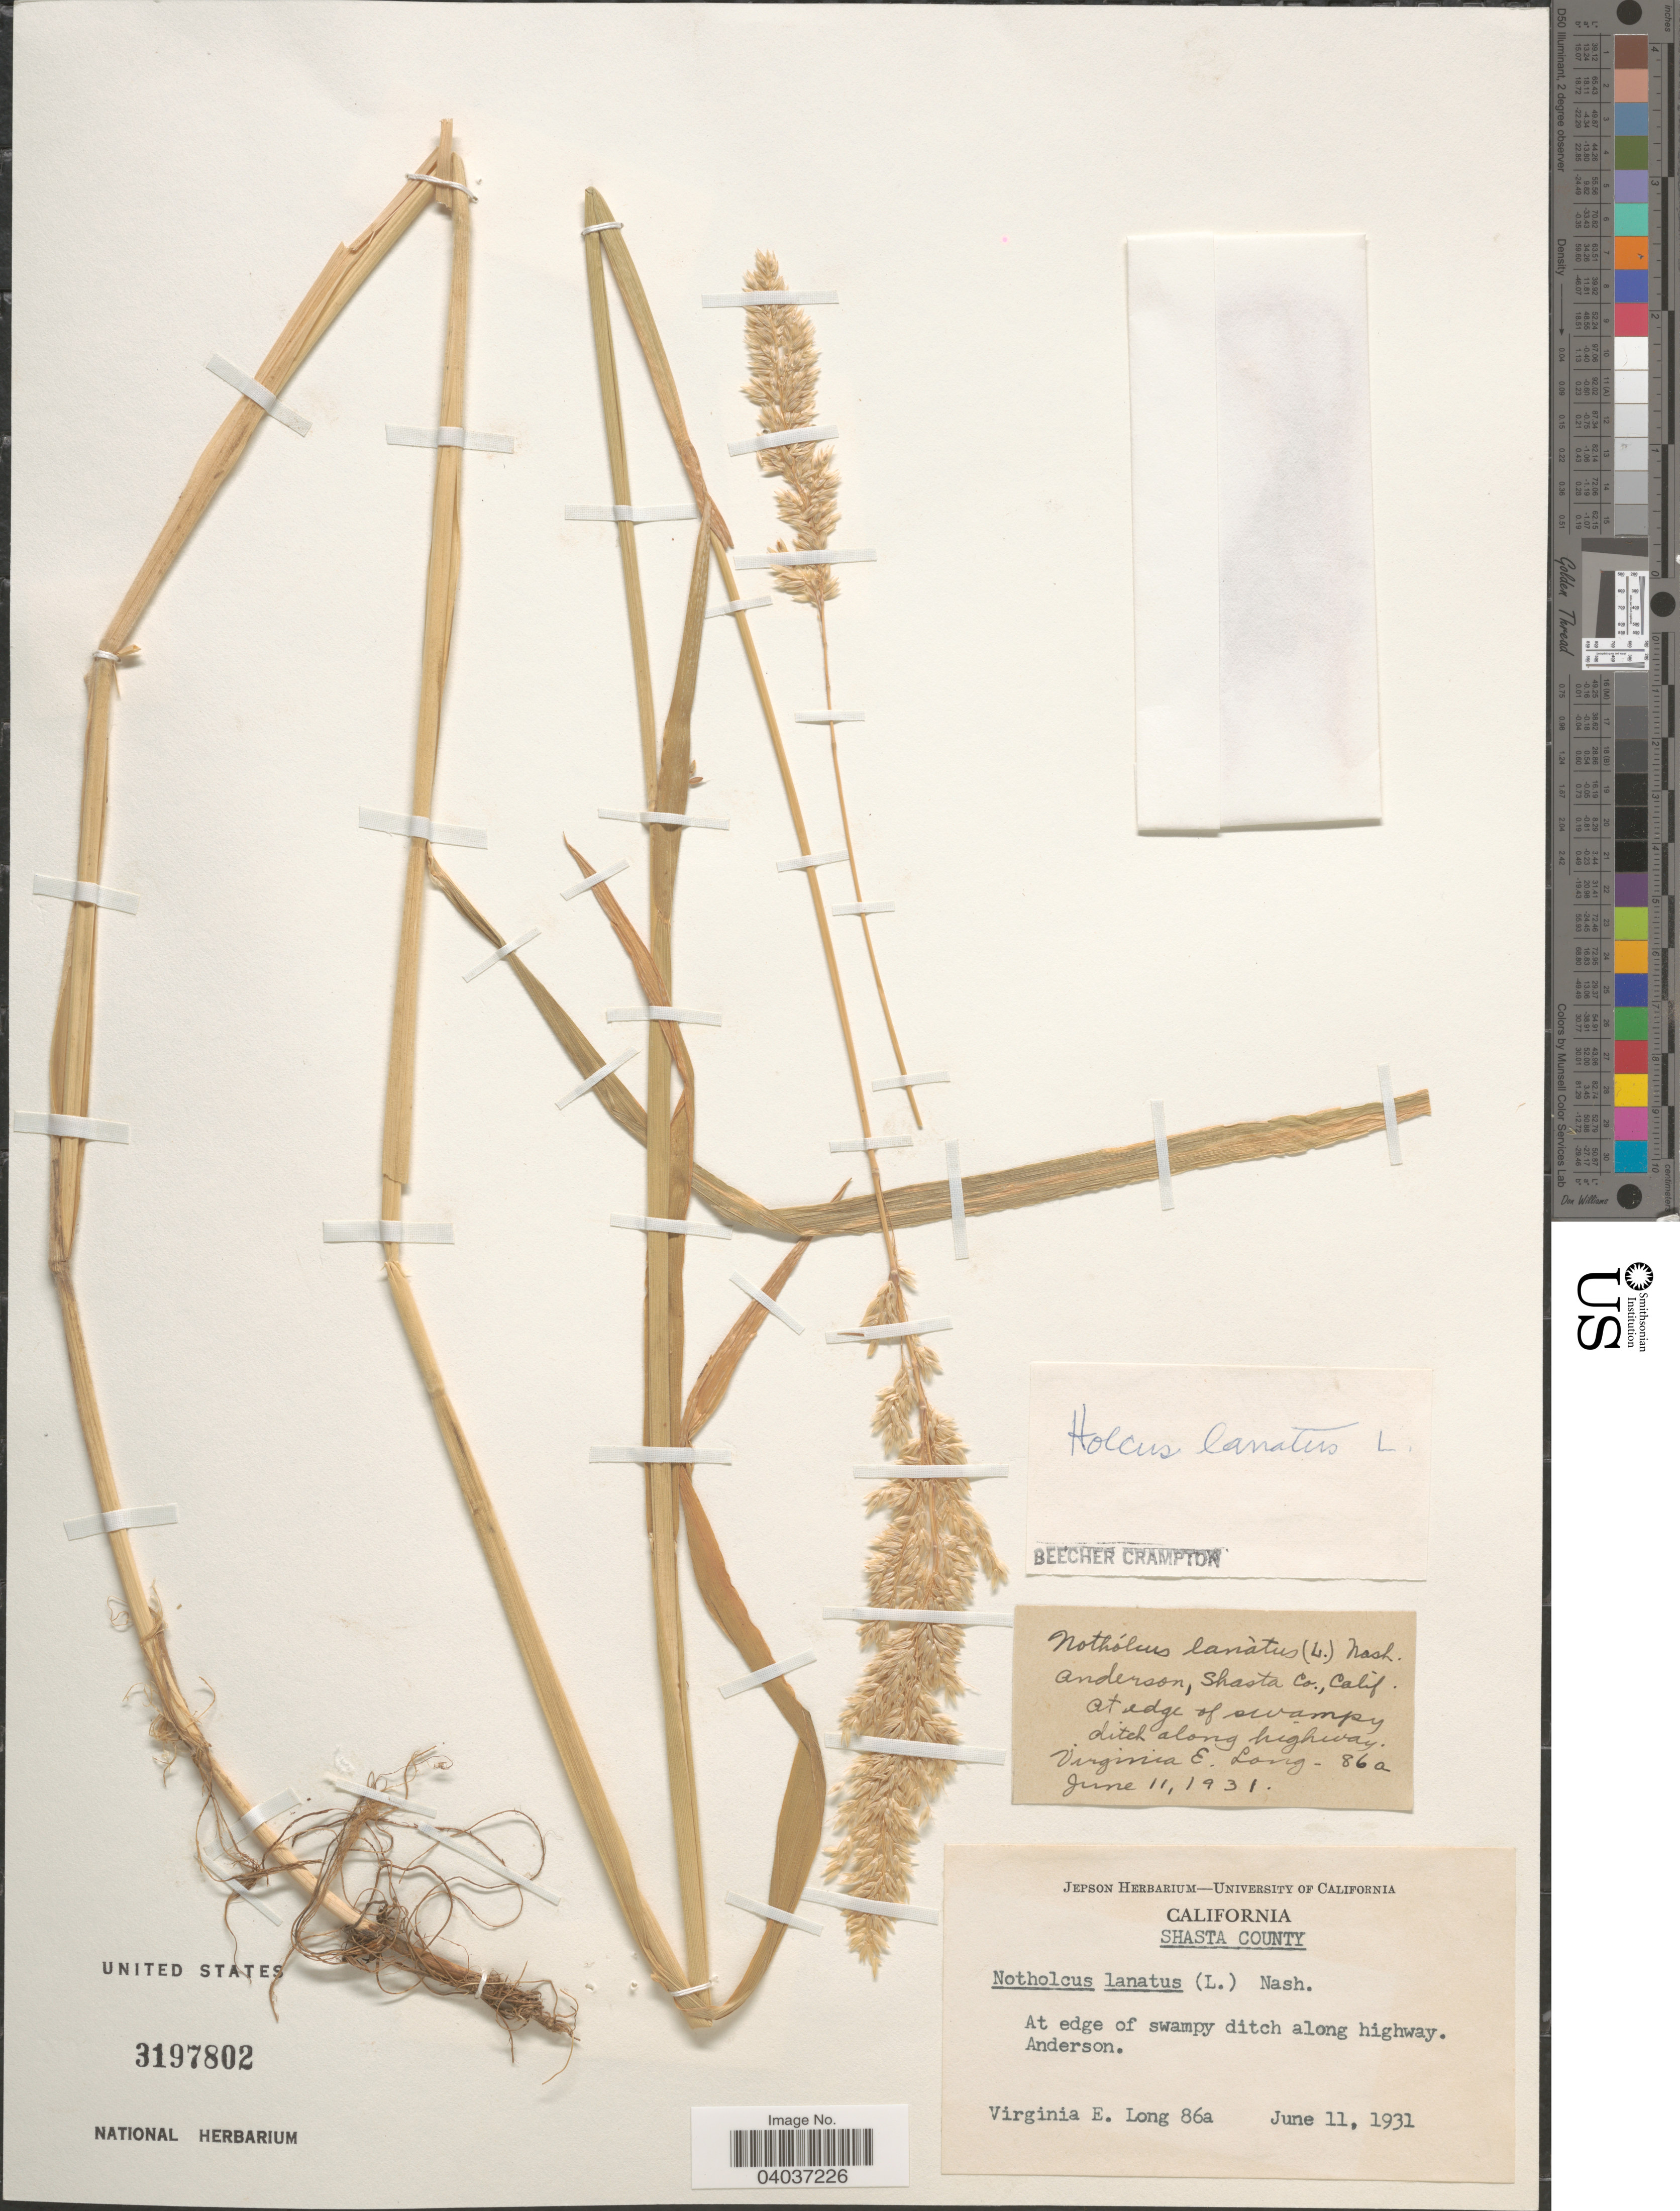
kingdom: Plantae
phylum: Tracheophyta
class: Liliopsida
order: Poales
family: Poaceae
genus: Holcus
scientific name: Holcus lanatus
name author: L.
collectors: V. Long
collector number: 86a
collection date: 1931-06-11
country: United States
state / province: California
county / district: Shasta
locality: Shasta County. Along highway. Anderson.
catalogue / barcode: US 3197802